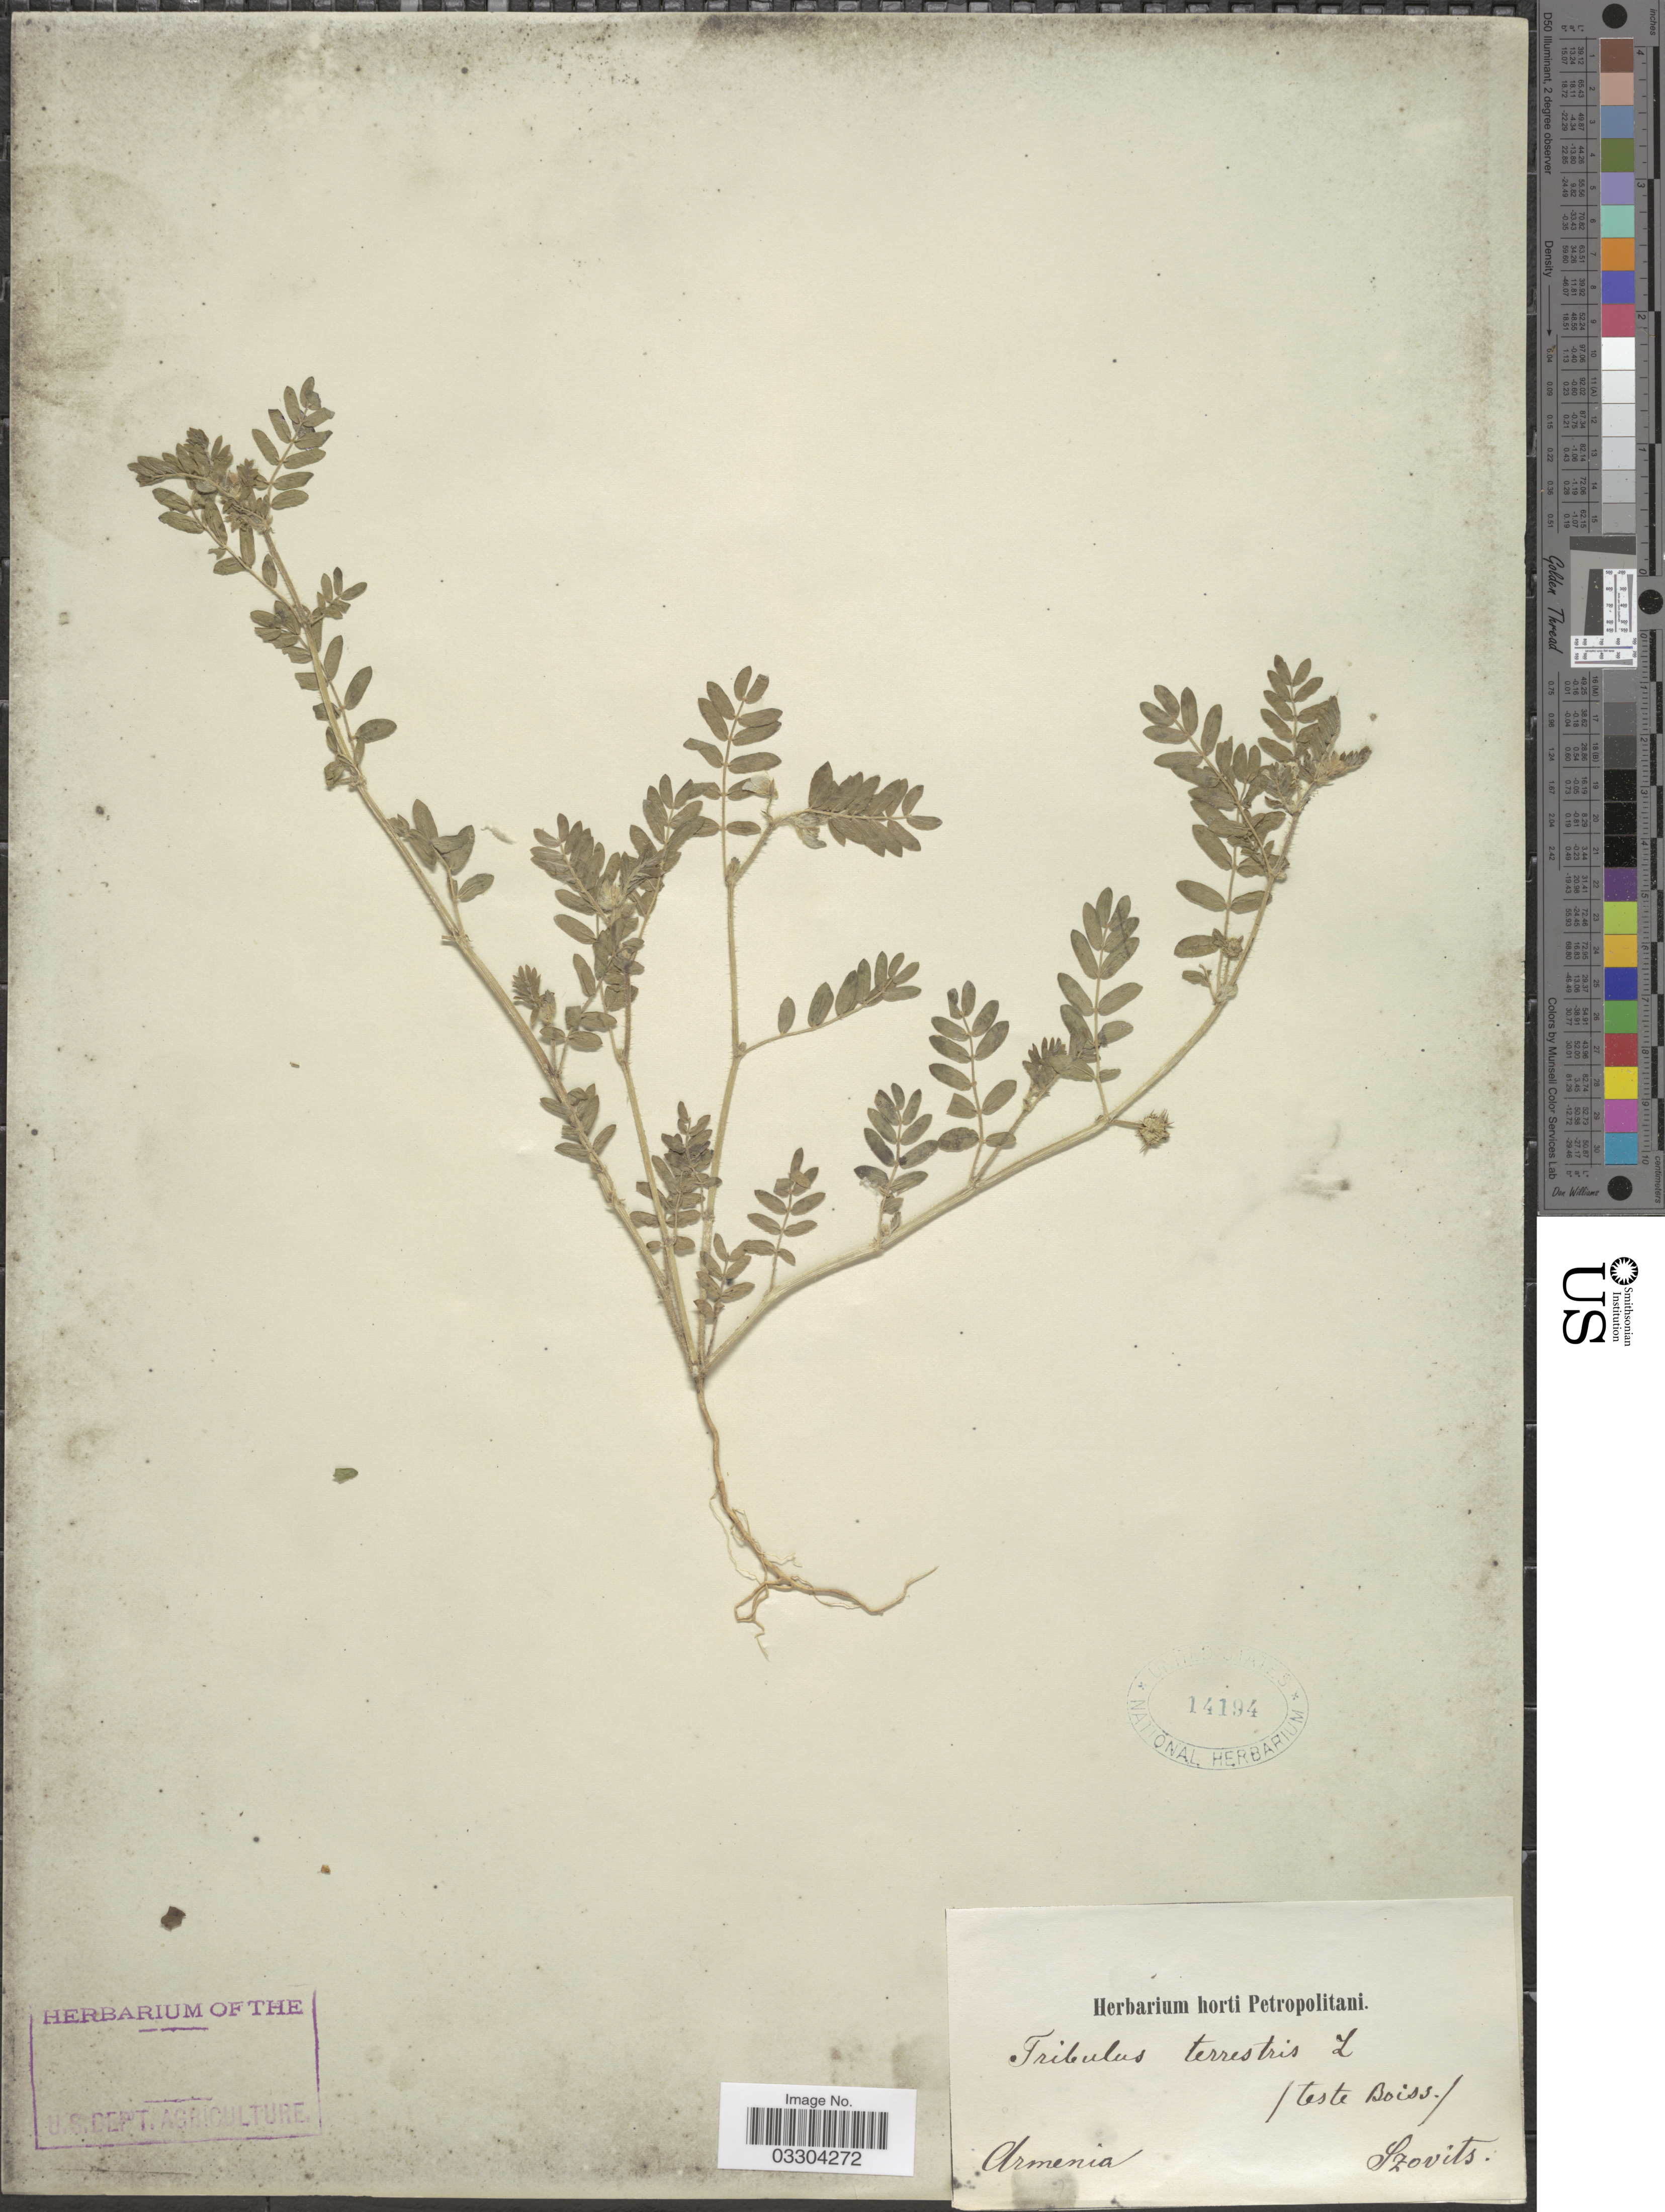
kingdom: Plantae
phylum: Tracheophyta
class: Magnoliopsida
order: Zygophyllales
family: Zygophyllaceae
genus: Tribulus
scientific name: Tribulus terrestris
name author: L.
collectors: Szovits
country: Armenia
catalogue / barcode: US 14194